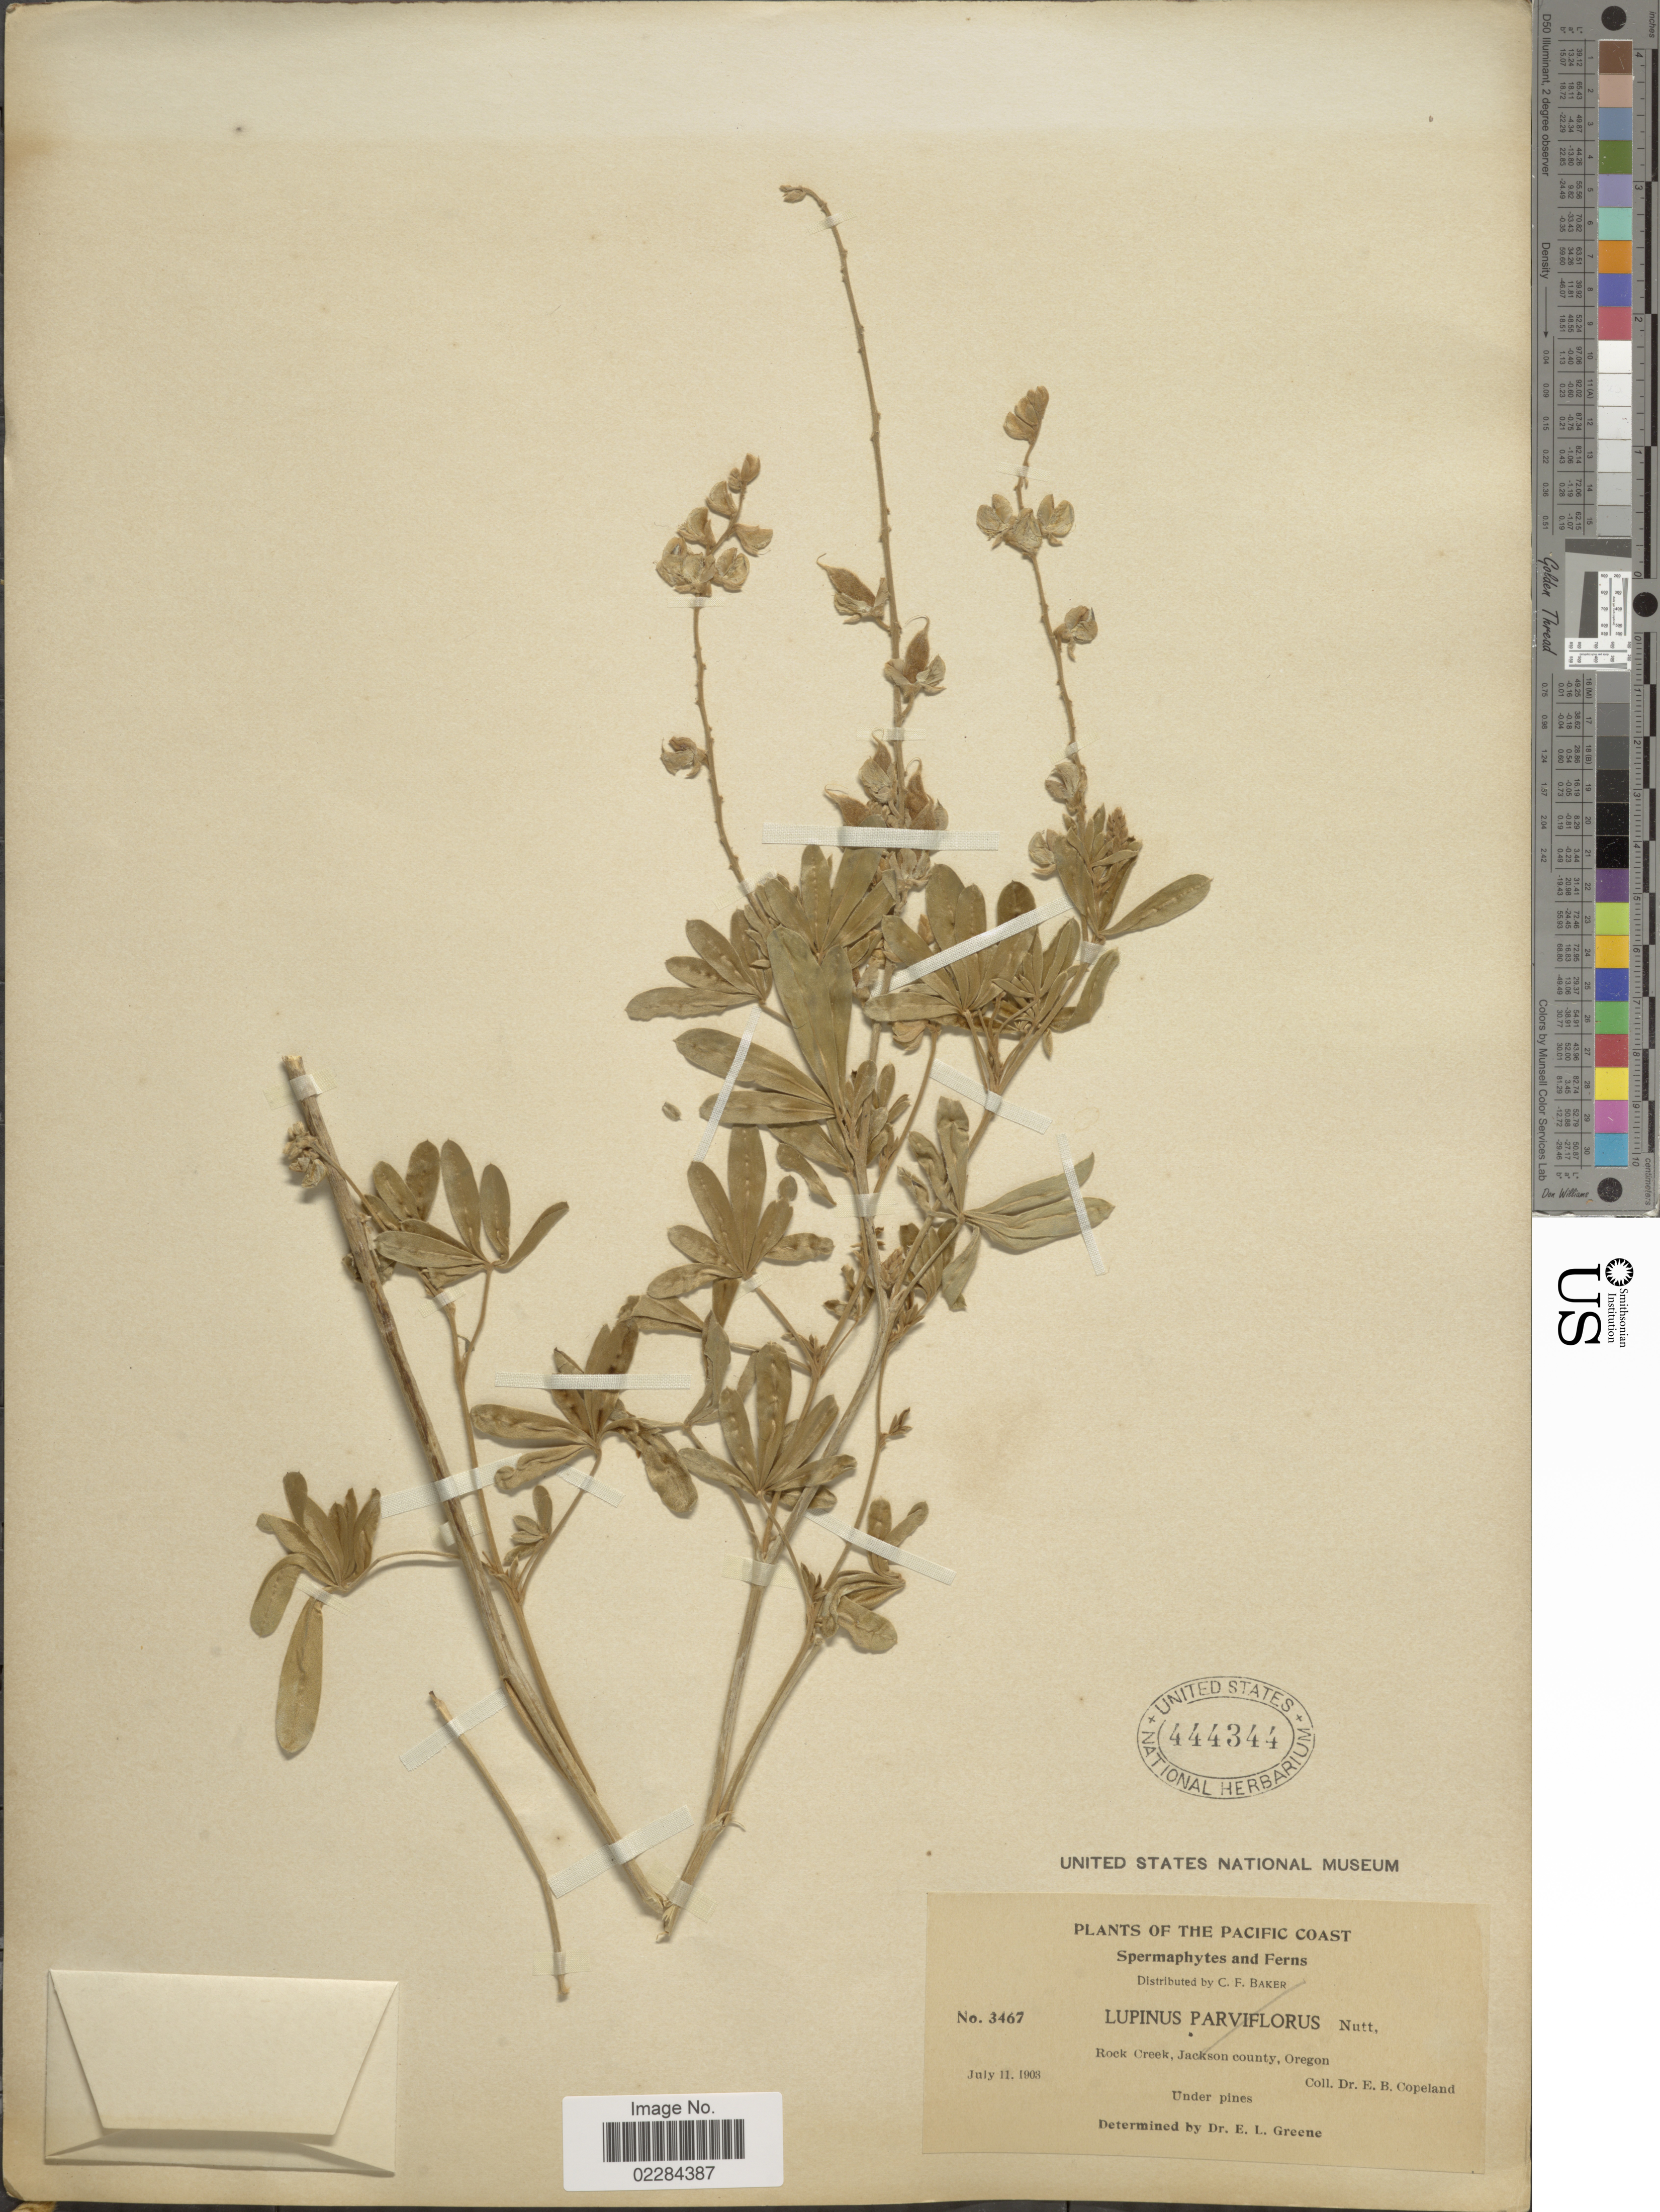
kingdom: Plantae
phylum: Tracheophyta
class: Magnoliopsida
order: Fabales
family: Fabaceae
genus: Lupinus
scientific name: Lupinus sp.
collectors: E. B. Copeland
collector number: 3467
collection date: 1903-07-11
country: United States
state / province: Oregon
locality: The Pacific Coast. Rock Creek, Jackson county.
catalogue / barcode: US 444344